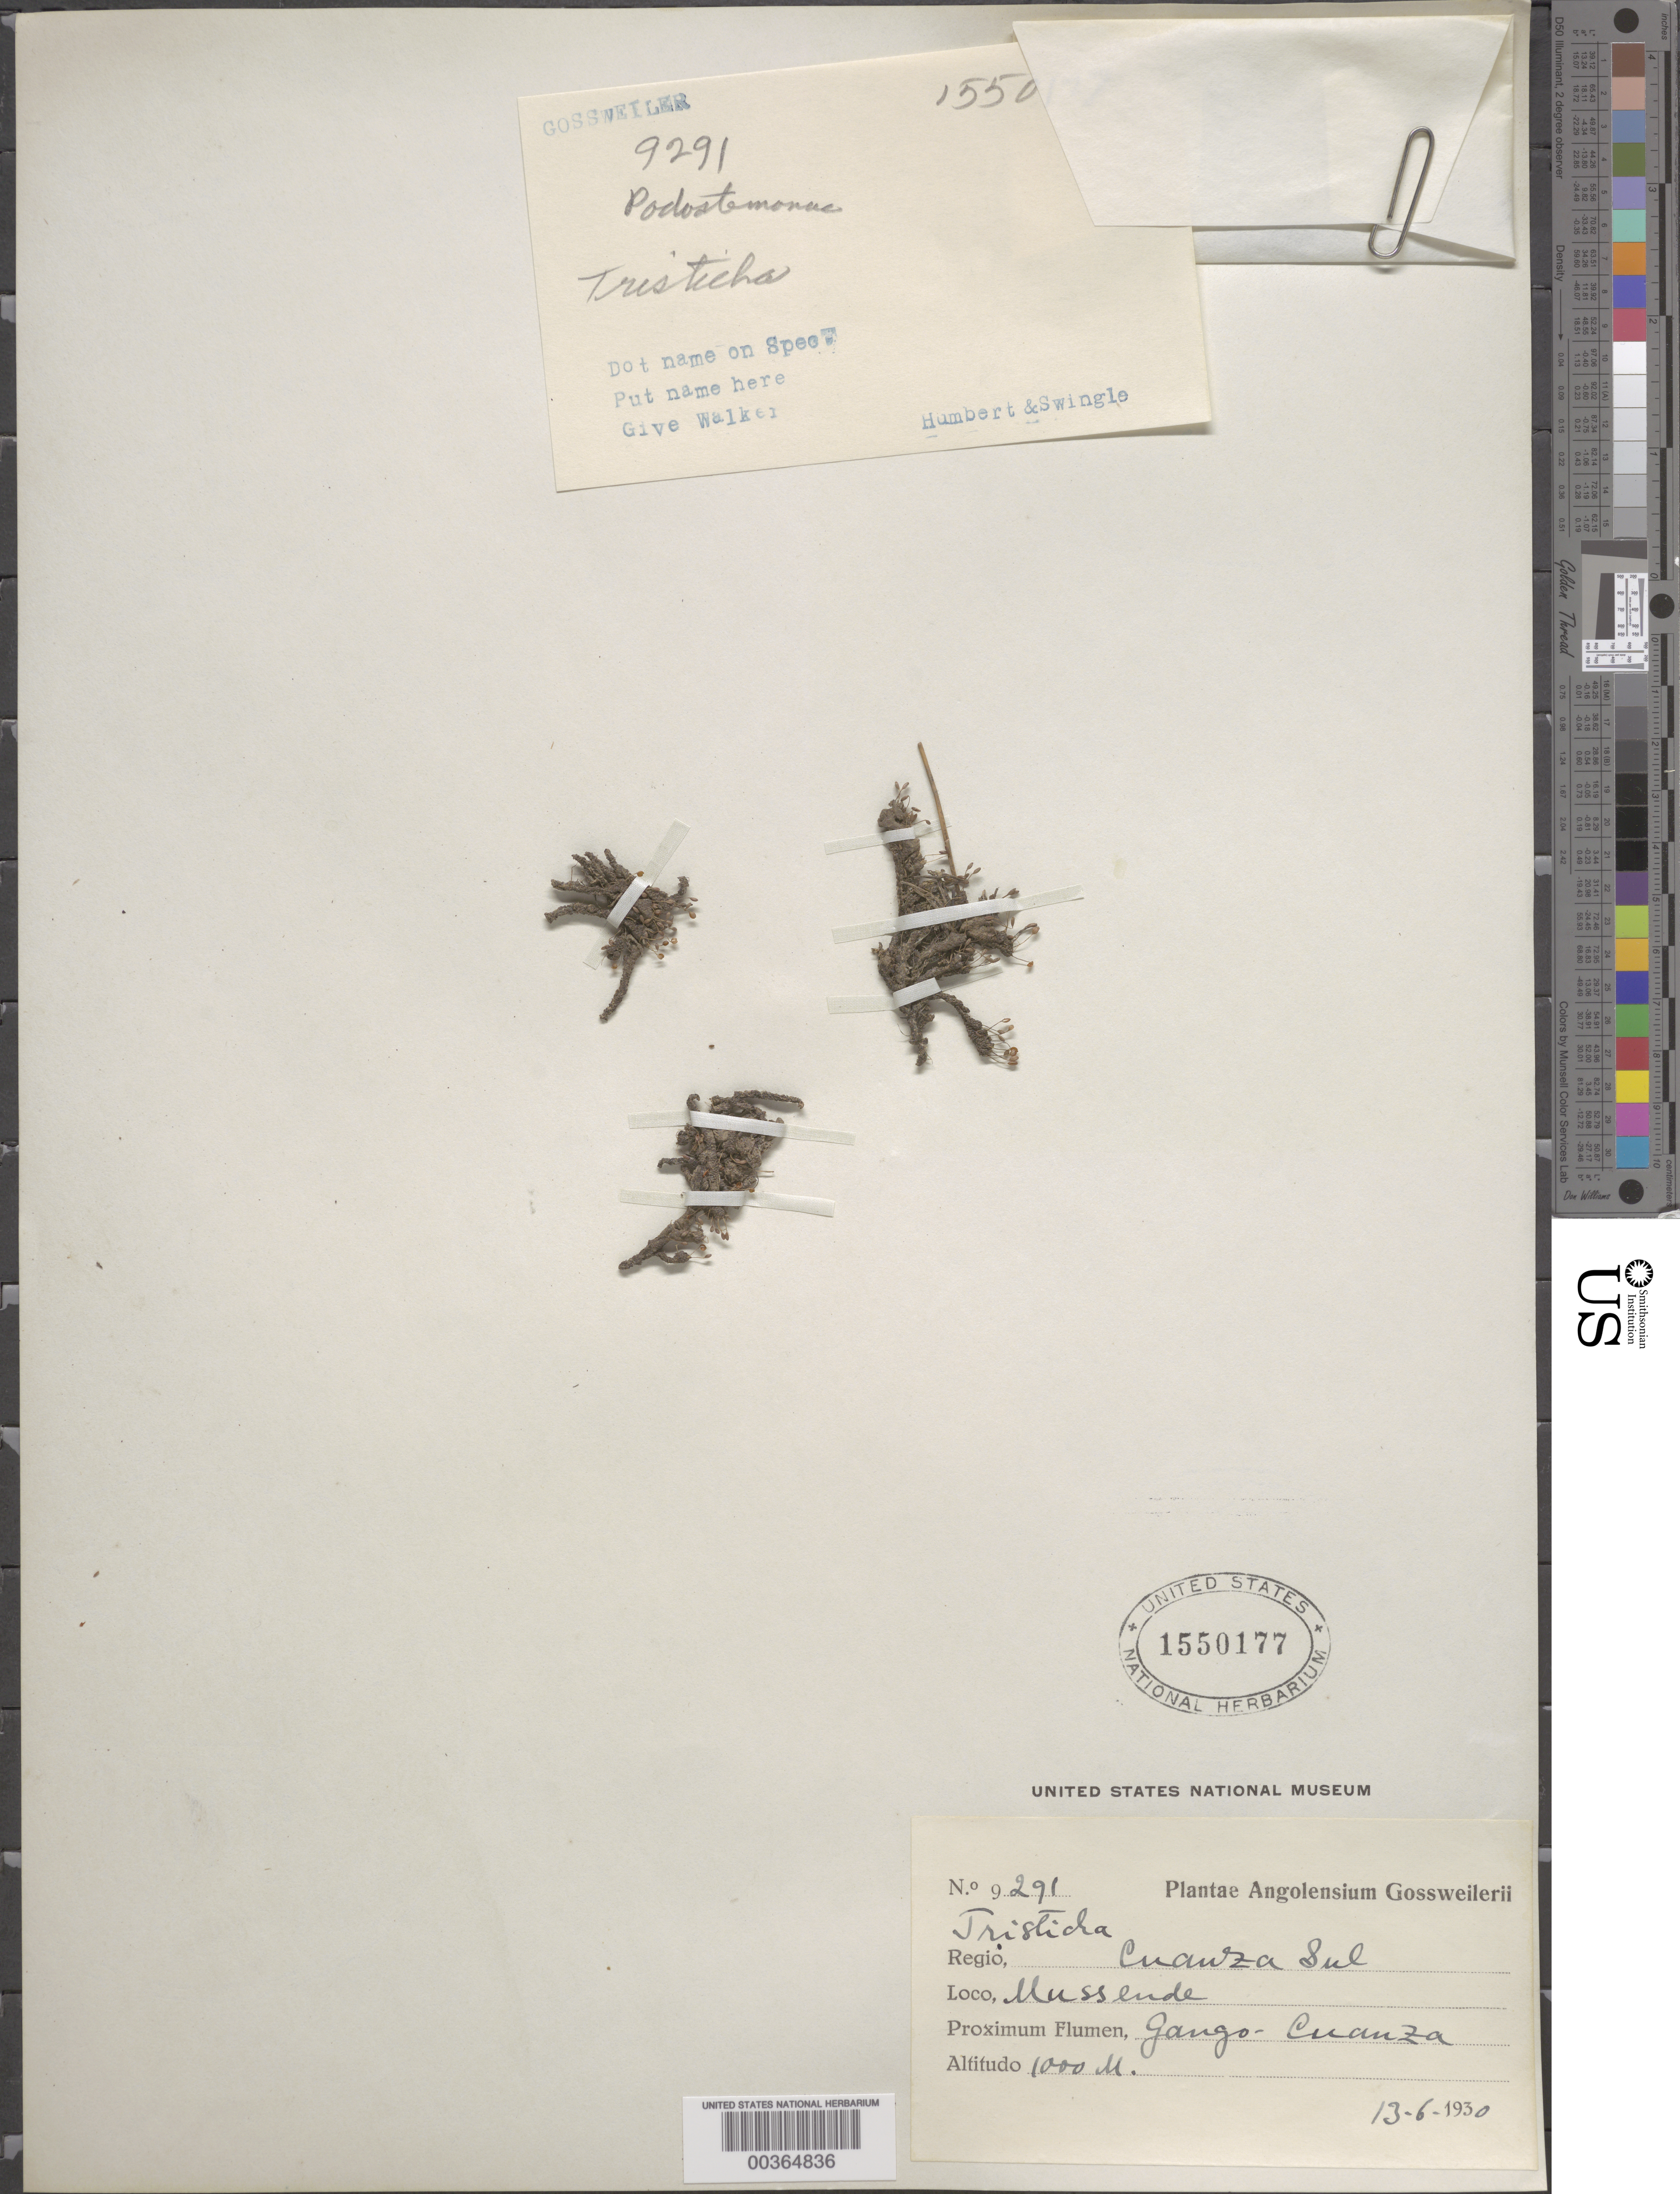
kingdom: Plantae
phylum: Tracheophyta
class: Magnoliopsida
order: Malpighiales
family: Podostemaceae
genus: Tristicha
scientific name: Tristicha sp.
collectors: J. Gossweiler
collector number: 9291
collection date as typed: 13 Jun 1930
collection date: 1930-06-13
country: Angola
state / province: Cuanza Sul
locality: Mussende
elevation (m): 1000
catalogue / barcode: US 1550177